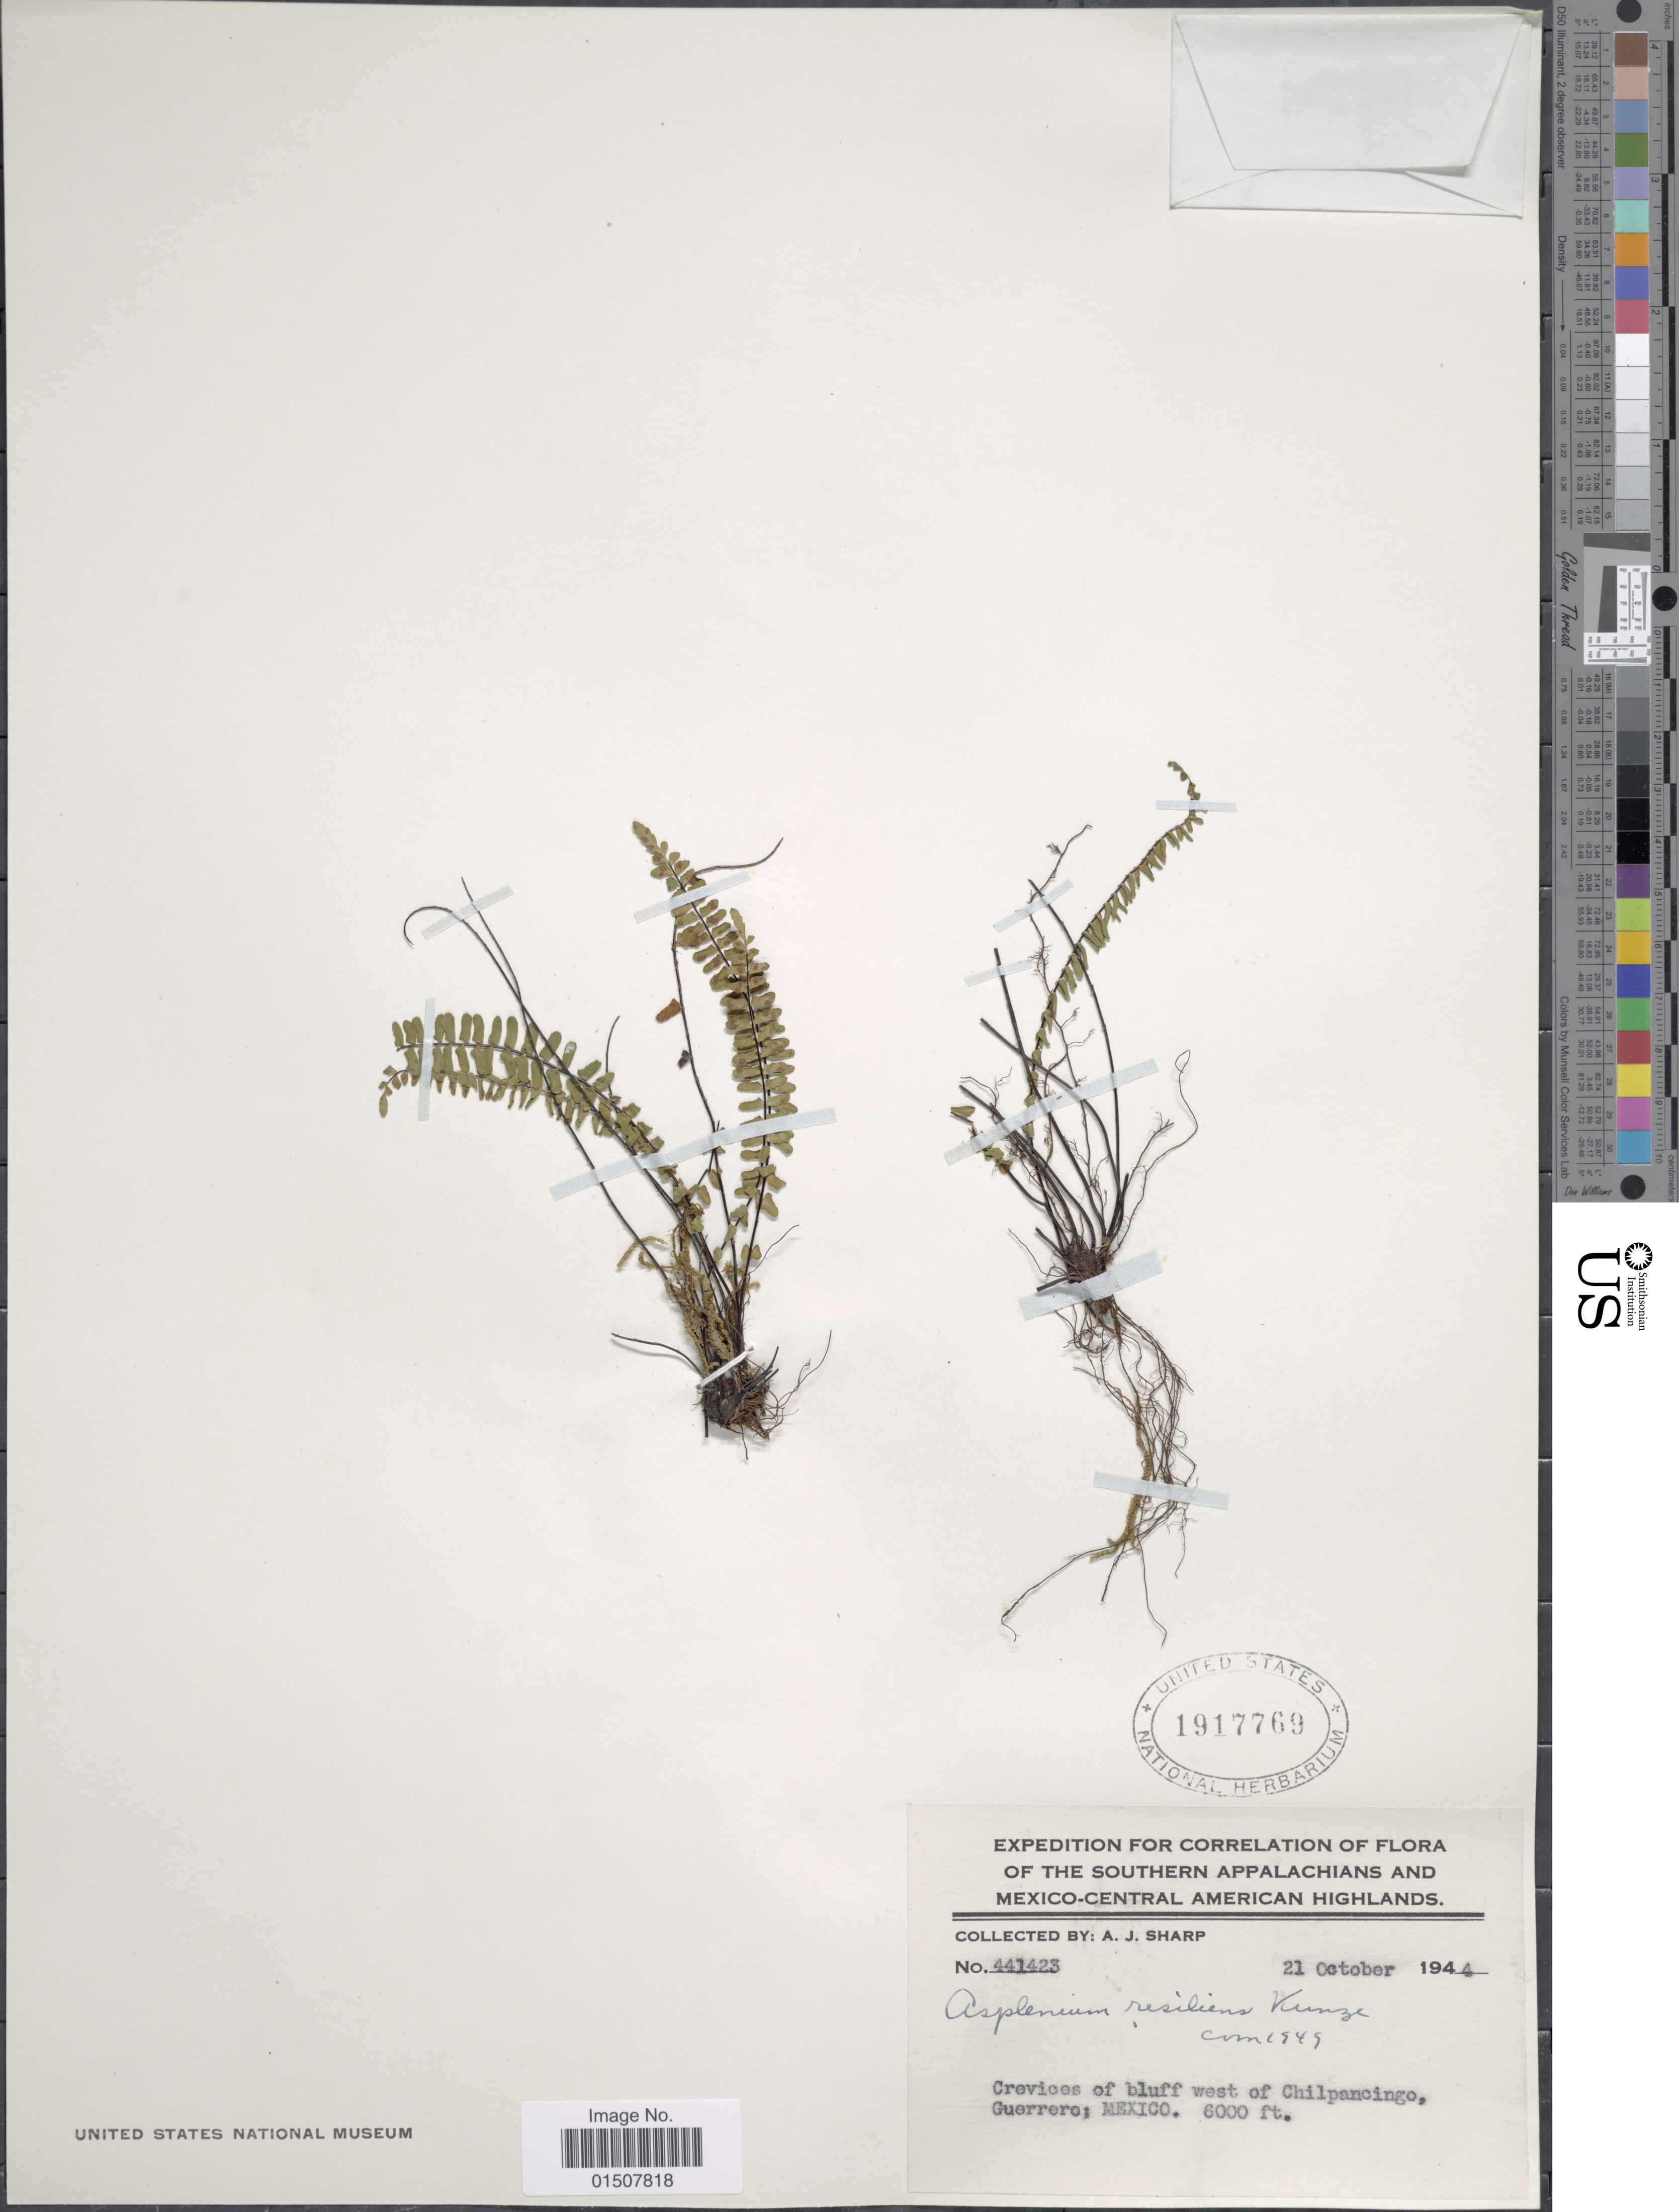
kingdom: Plantae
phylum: Tracheophyta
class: Polypodiopsida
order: Polypodiales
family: Aspleniaceae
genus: Asplenium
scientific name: Asplenium resiliens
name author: Kunze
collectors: A. J. Sharp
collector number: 441423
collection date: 1944-10-21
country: Mexico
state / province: Guerrero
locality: Crevices of bluff west of Chilpancingo, Guerrero; Mexico.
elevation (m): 1829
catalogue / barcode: US 1917769